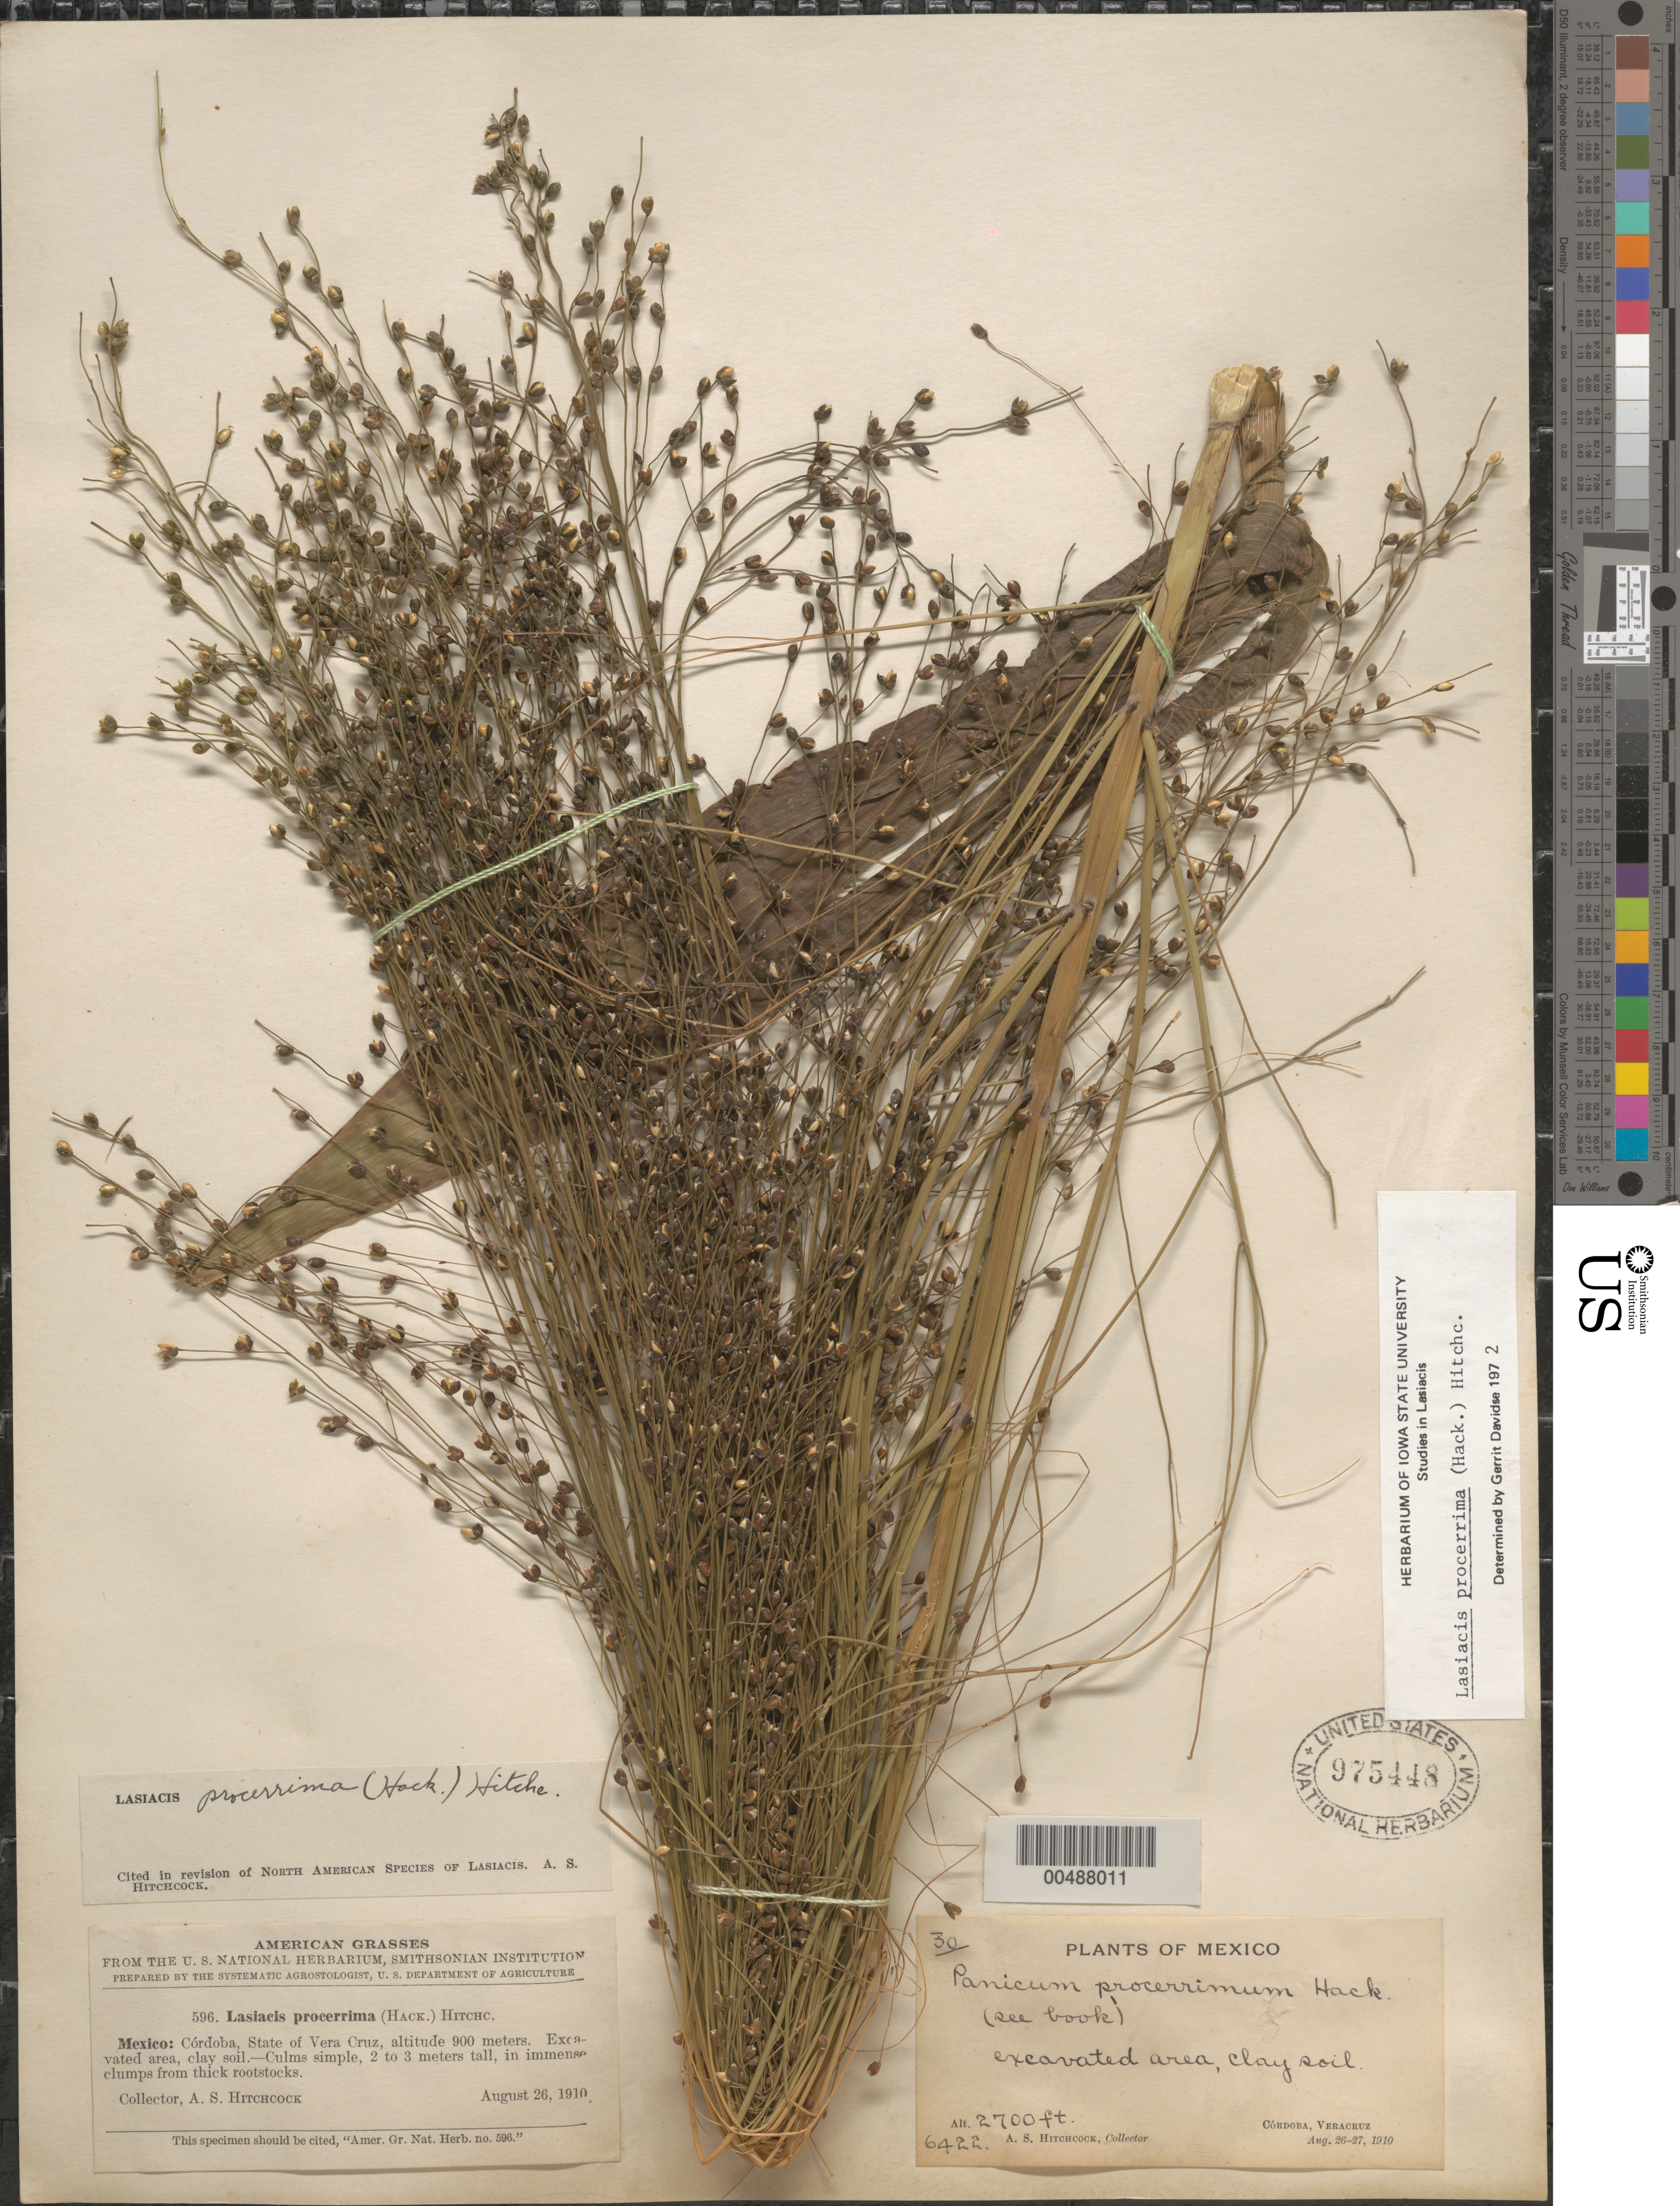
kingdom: Plantae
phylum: Tracheophyta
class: Liliopsida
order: Poales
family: Poaceae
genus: Lasiacis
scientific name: Lasiacis procerrima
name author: (Hack.) Hitchc.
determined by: Davidse, Gerrit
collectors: A. S. Hitchcock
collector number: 6422/30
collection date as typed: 26 Aug 1910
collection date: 1910-08-26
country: Mexico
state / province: Veracruz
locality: C¢rdoba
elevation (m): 900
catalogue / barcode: US 975448